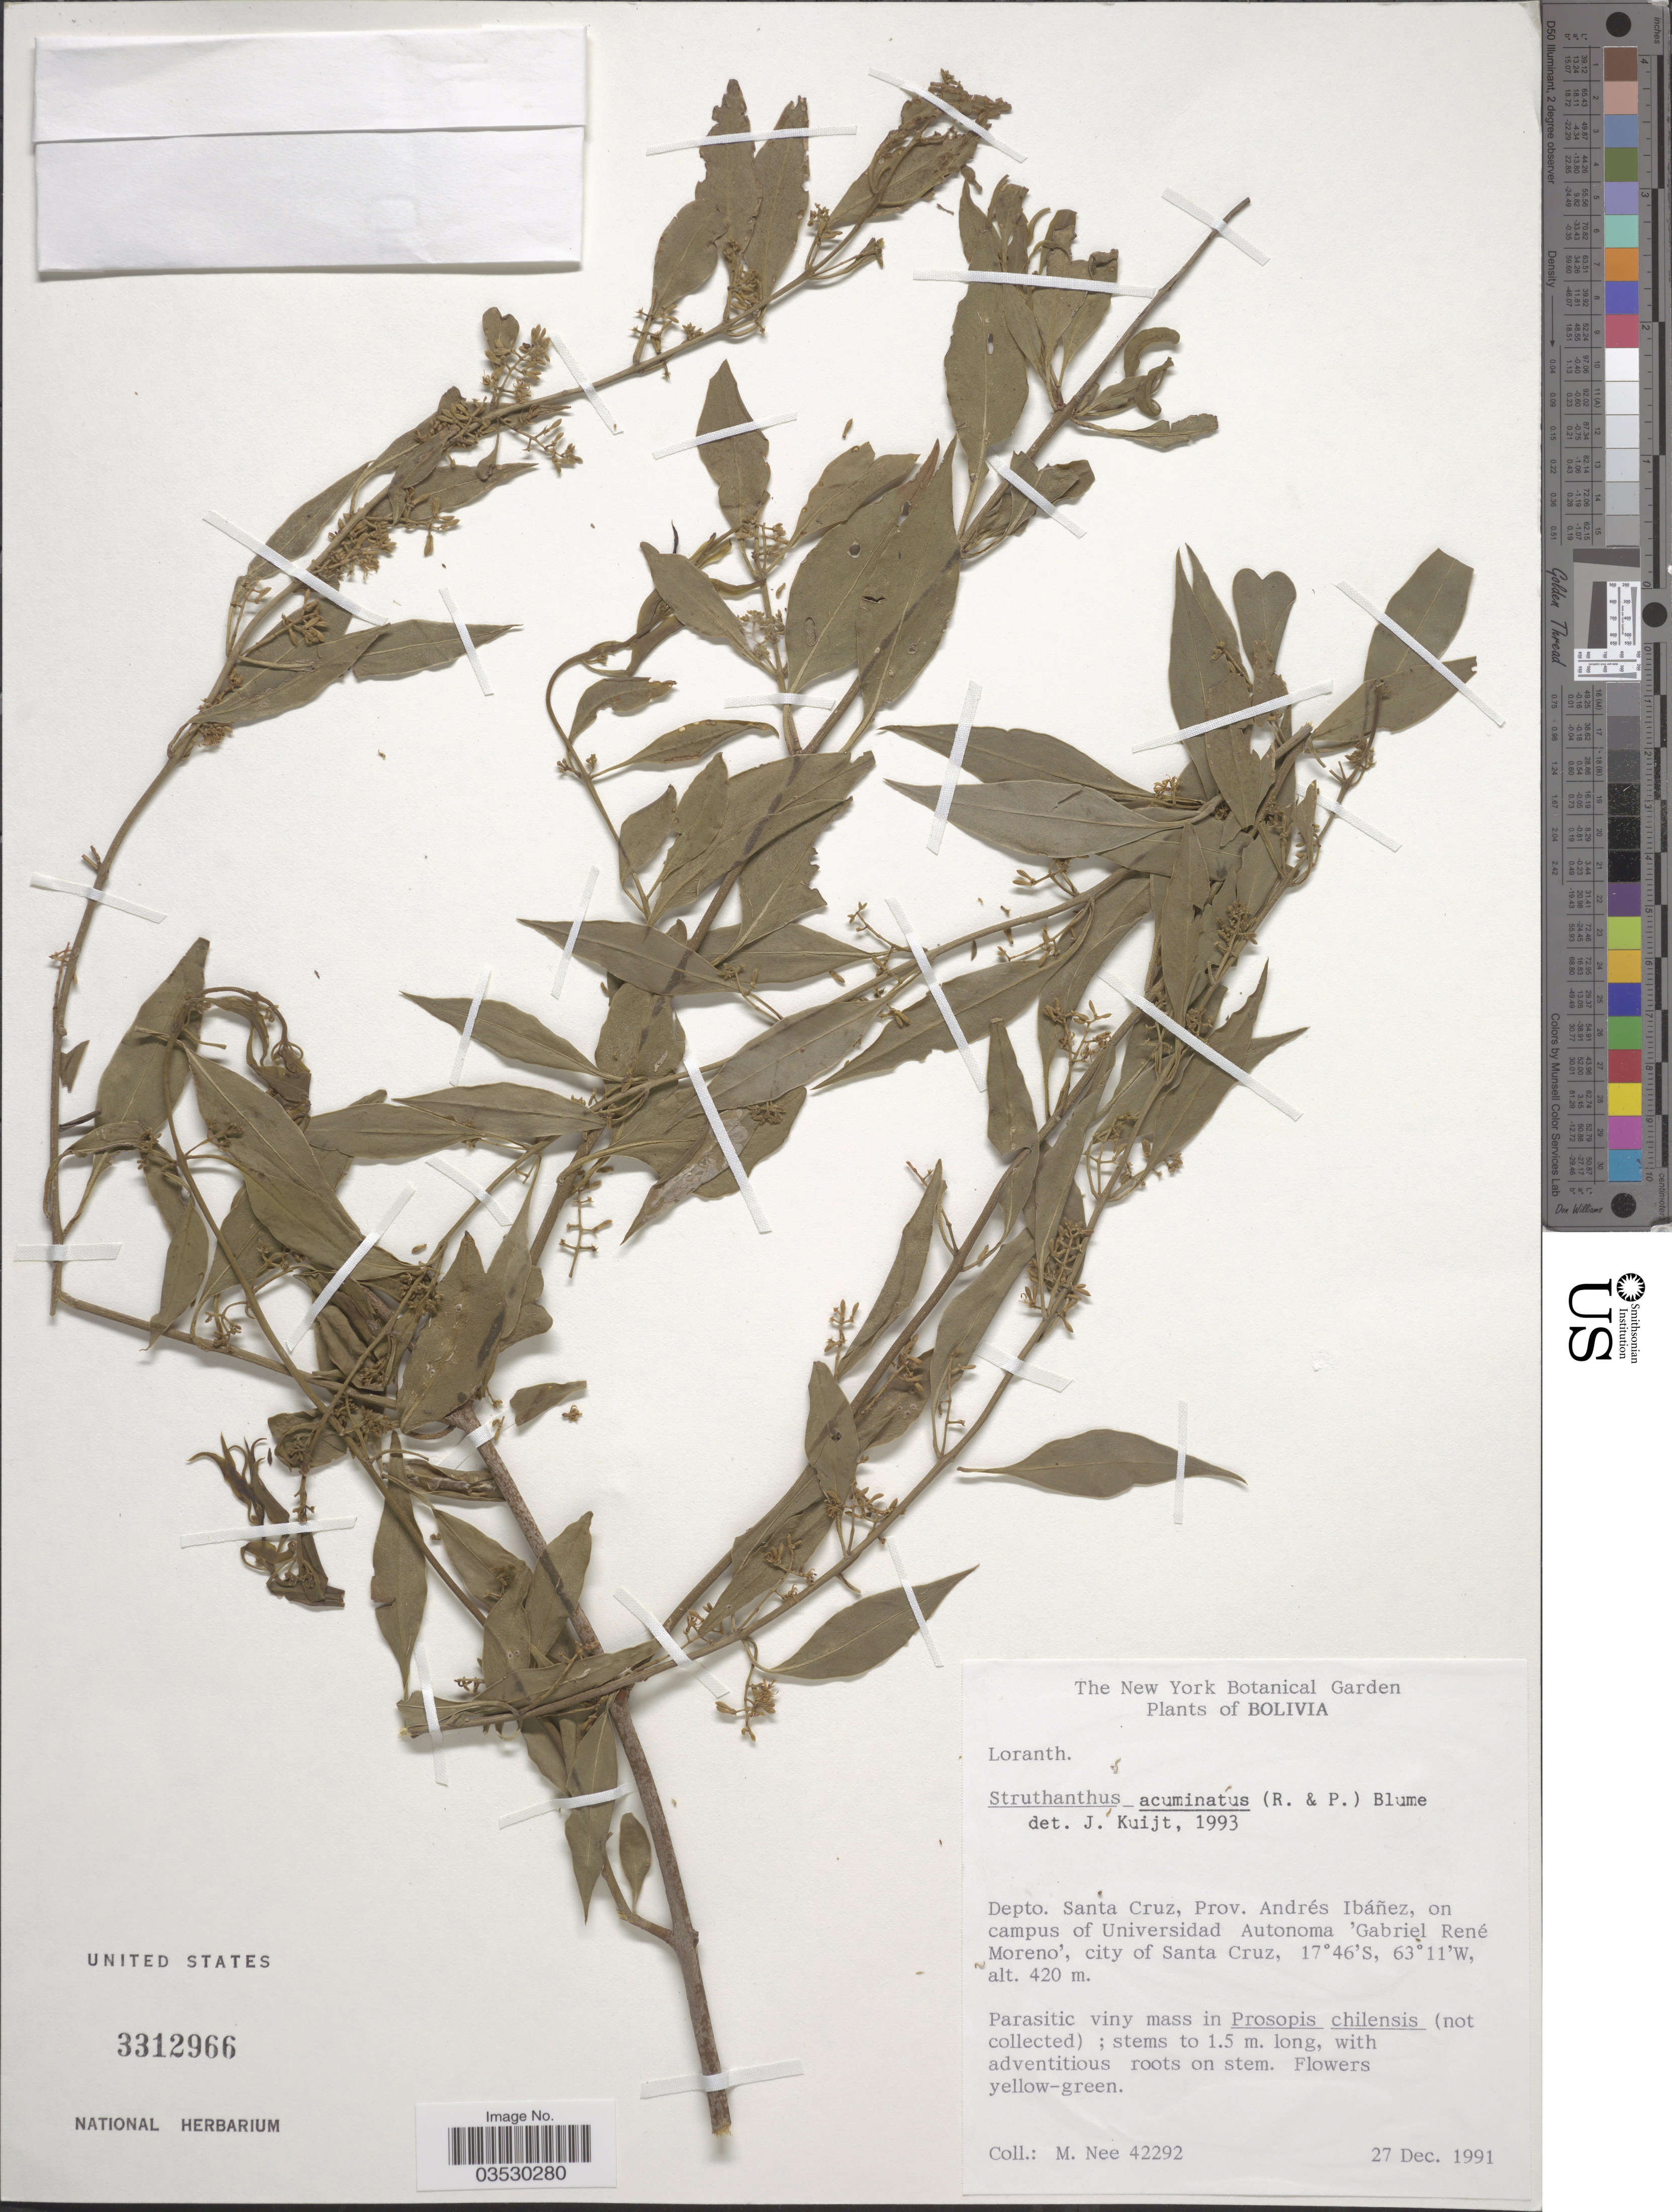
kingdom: Plantae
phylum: Tracheophyta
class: Magnoliopsida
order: Santalales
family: Loranthaceae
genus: Struthanthus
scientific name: Struthanthus acuminatus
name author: (Ruiz & Pav.) G. Don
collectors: M. Nee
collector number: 42292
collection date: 1991-12-27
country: Bolivia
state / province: Santa Cruz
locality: Depto. Santa Cruz, Prov. Andrés Ibáñez, on campus of Universidad Autonoma 'Gabriel René Moreno', city of Santa Cruz.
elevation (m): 420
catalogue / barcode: US 3312966